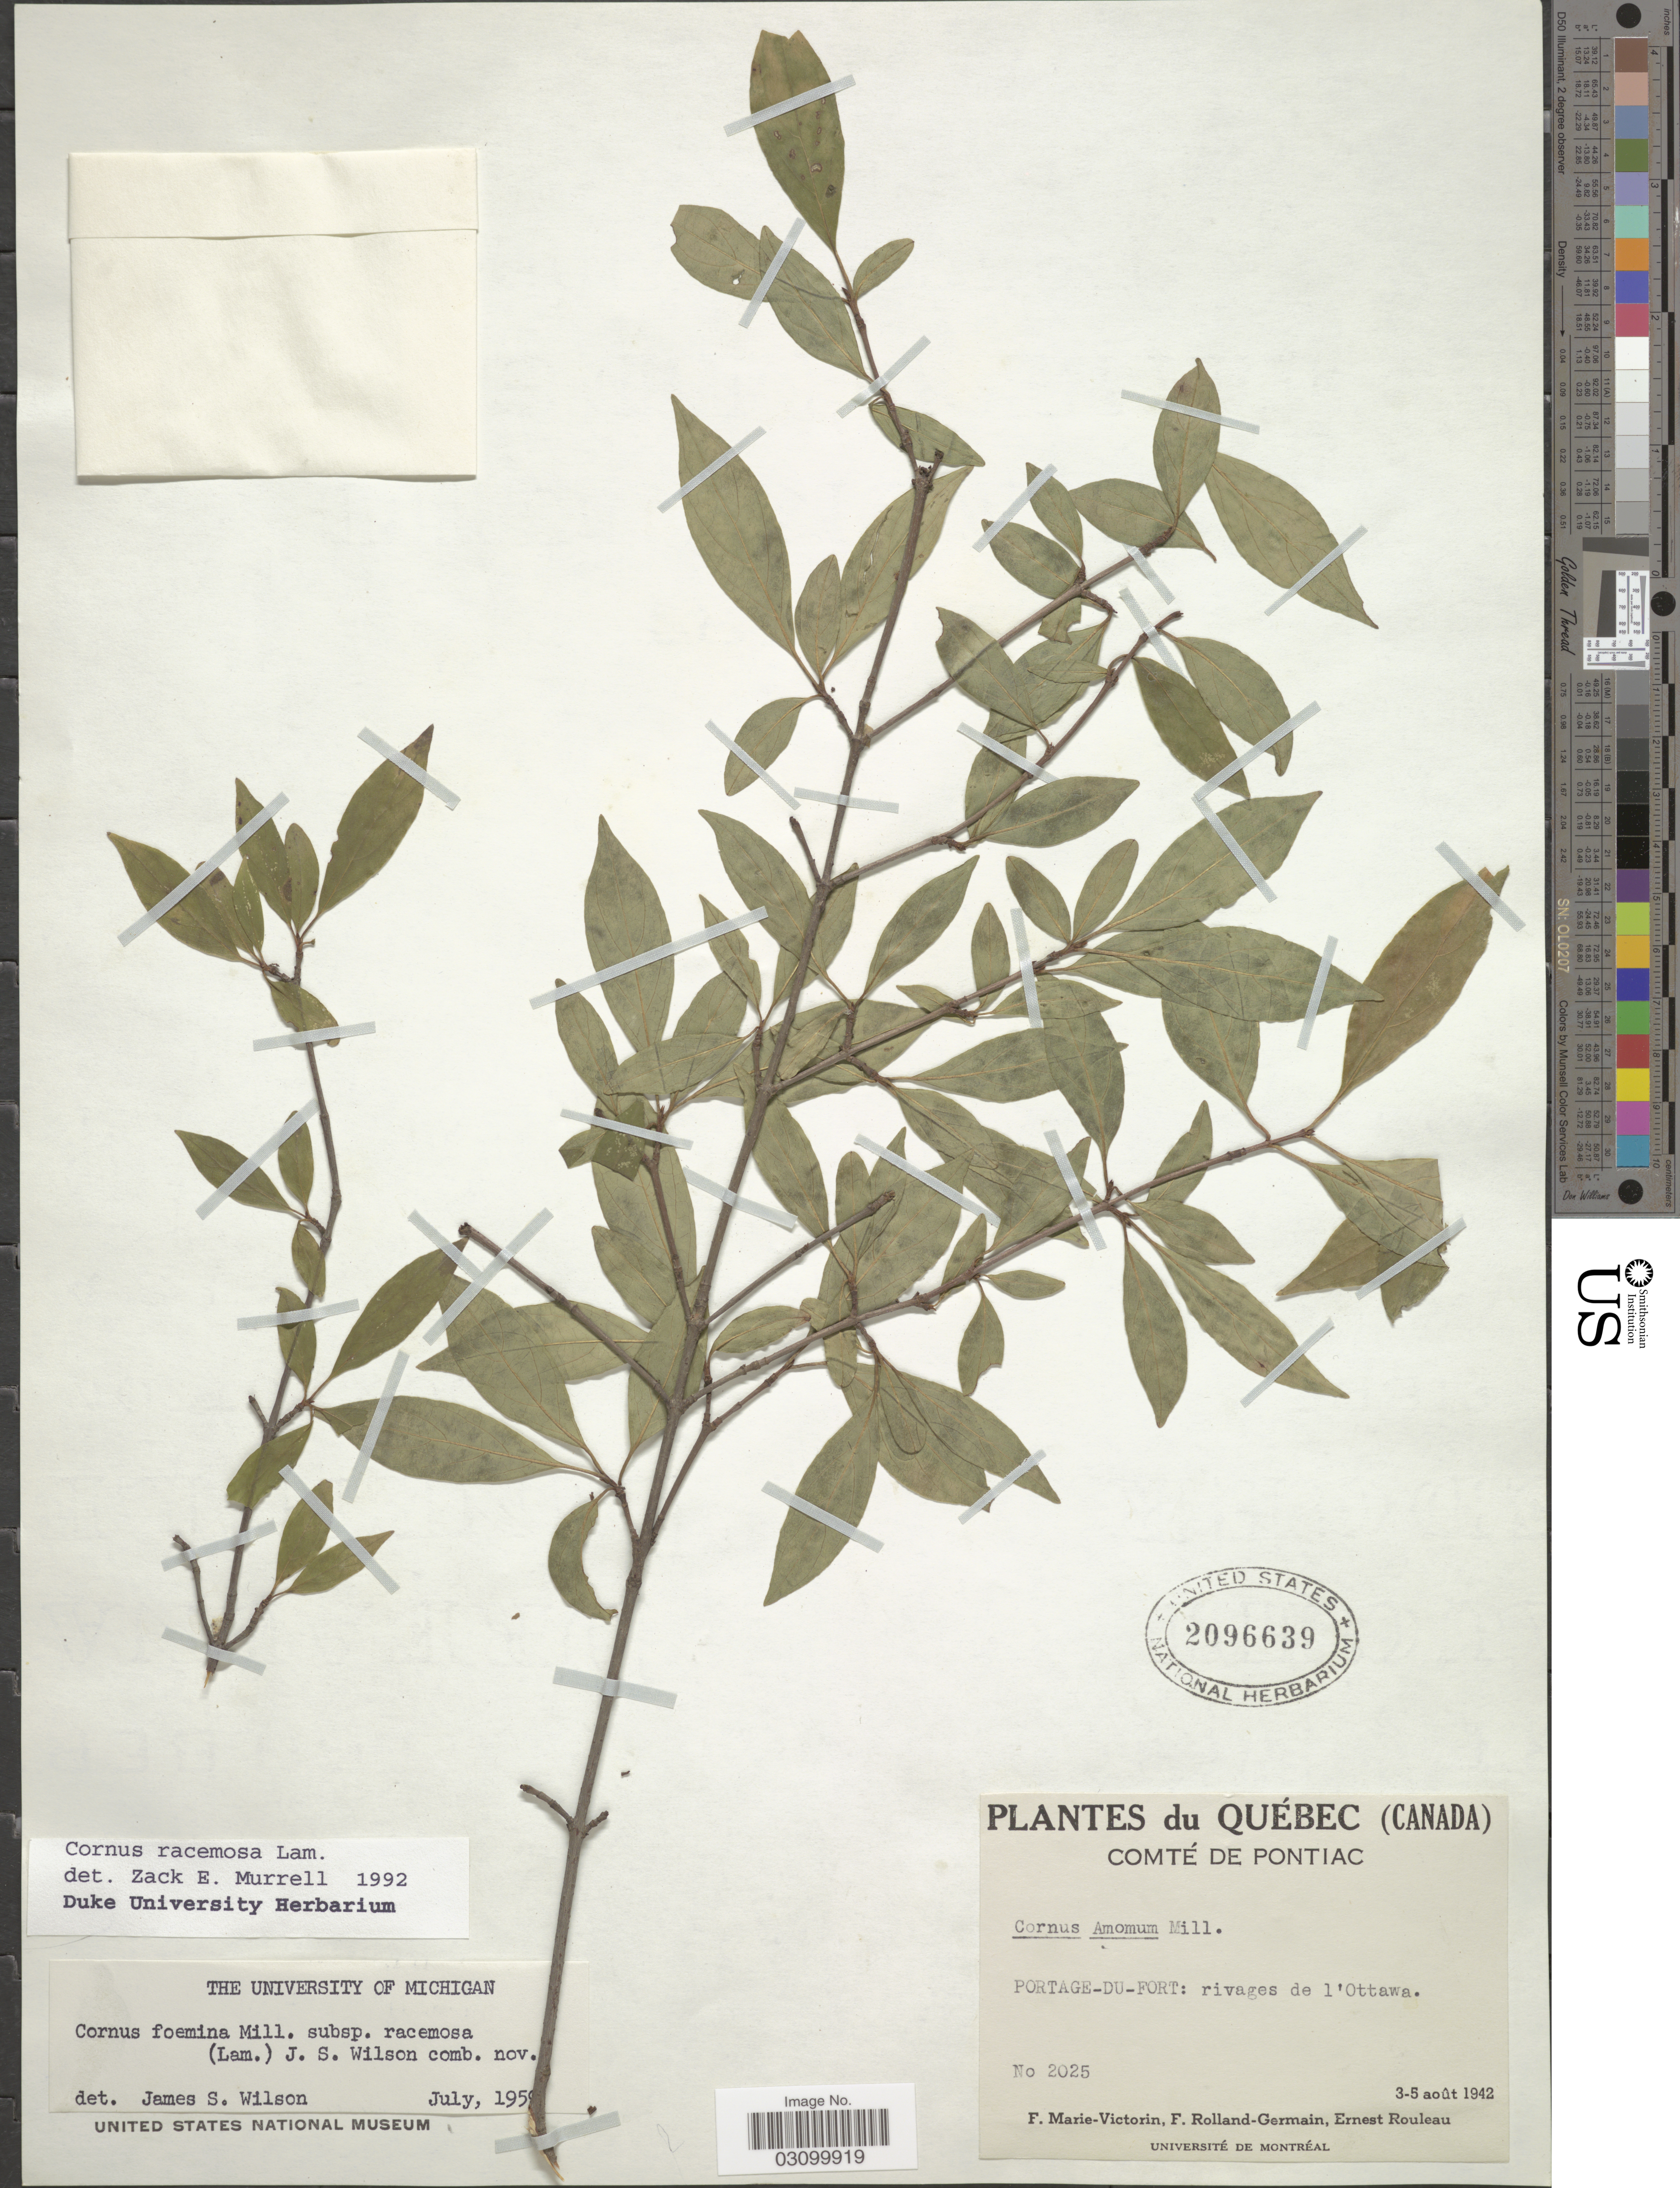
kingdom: Plantae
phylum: Tracheophyta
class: Magnoliopsida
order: Cornales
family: Cornaceae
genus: Cornus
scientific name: Cornus racemosa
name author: Lam.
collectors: F. Marie-Victorin, Rolland-Germain & J. Rouleau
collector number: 2025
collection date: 1942-08-03/1942-08-05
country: Canada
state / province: Quebec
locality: Comté de Pontiac. Portage-Du-Fort: rivages de l'Ottawa.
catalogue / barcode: US 2096639